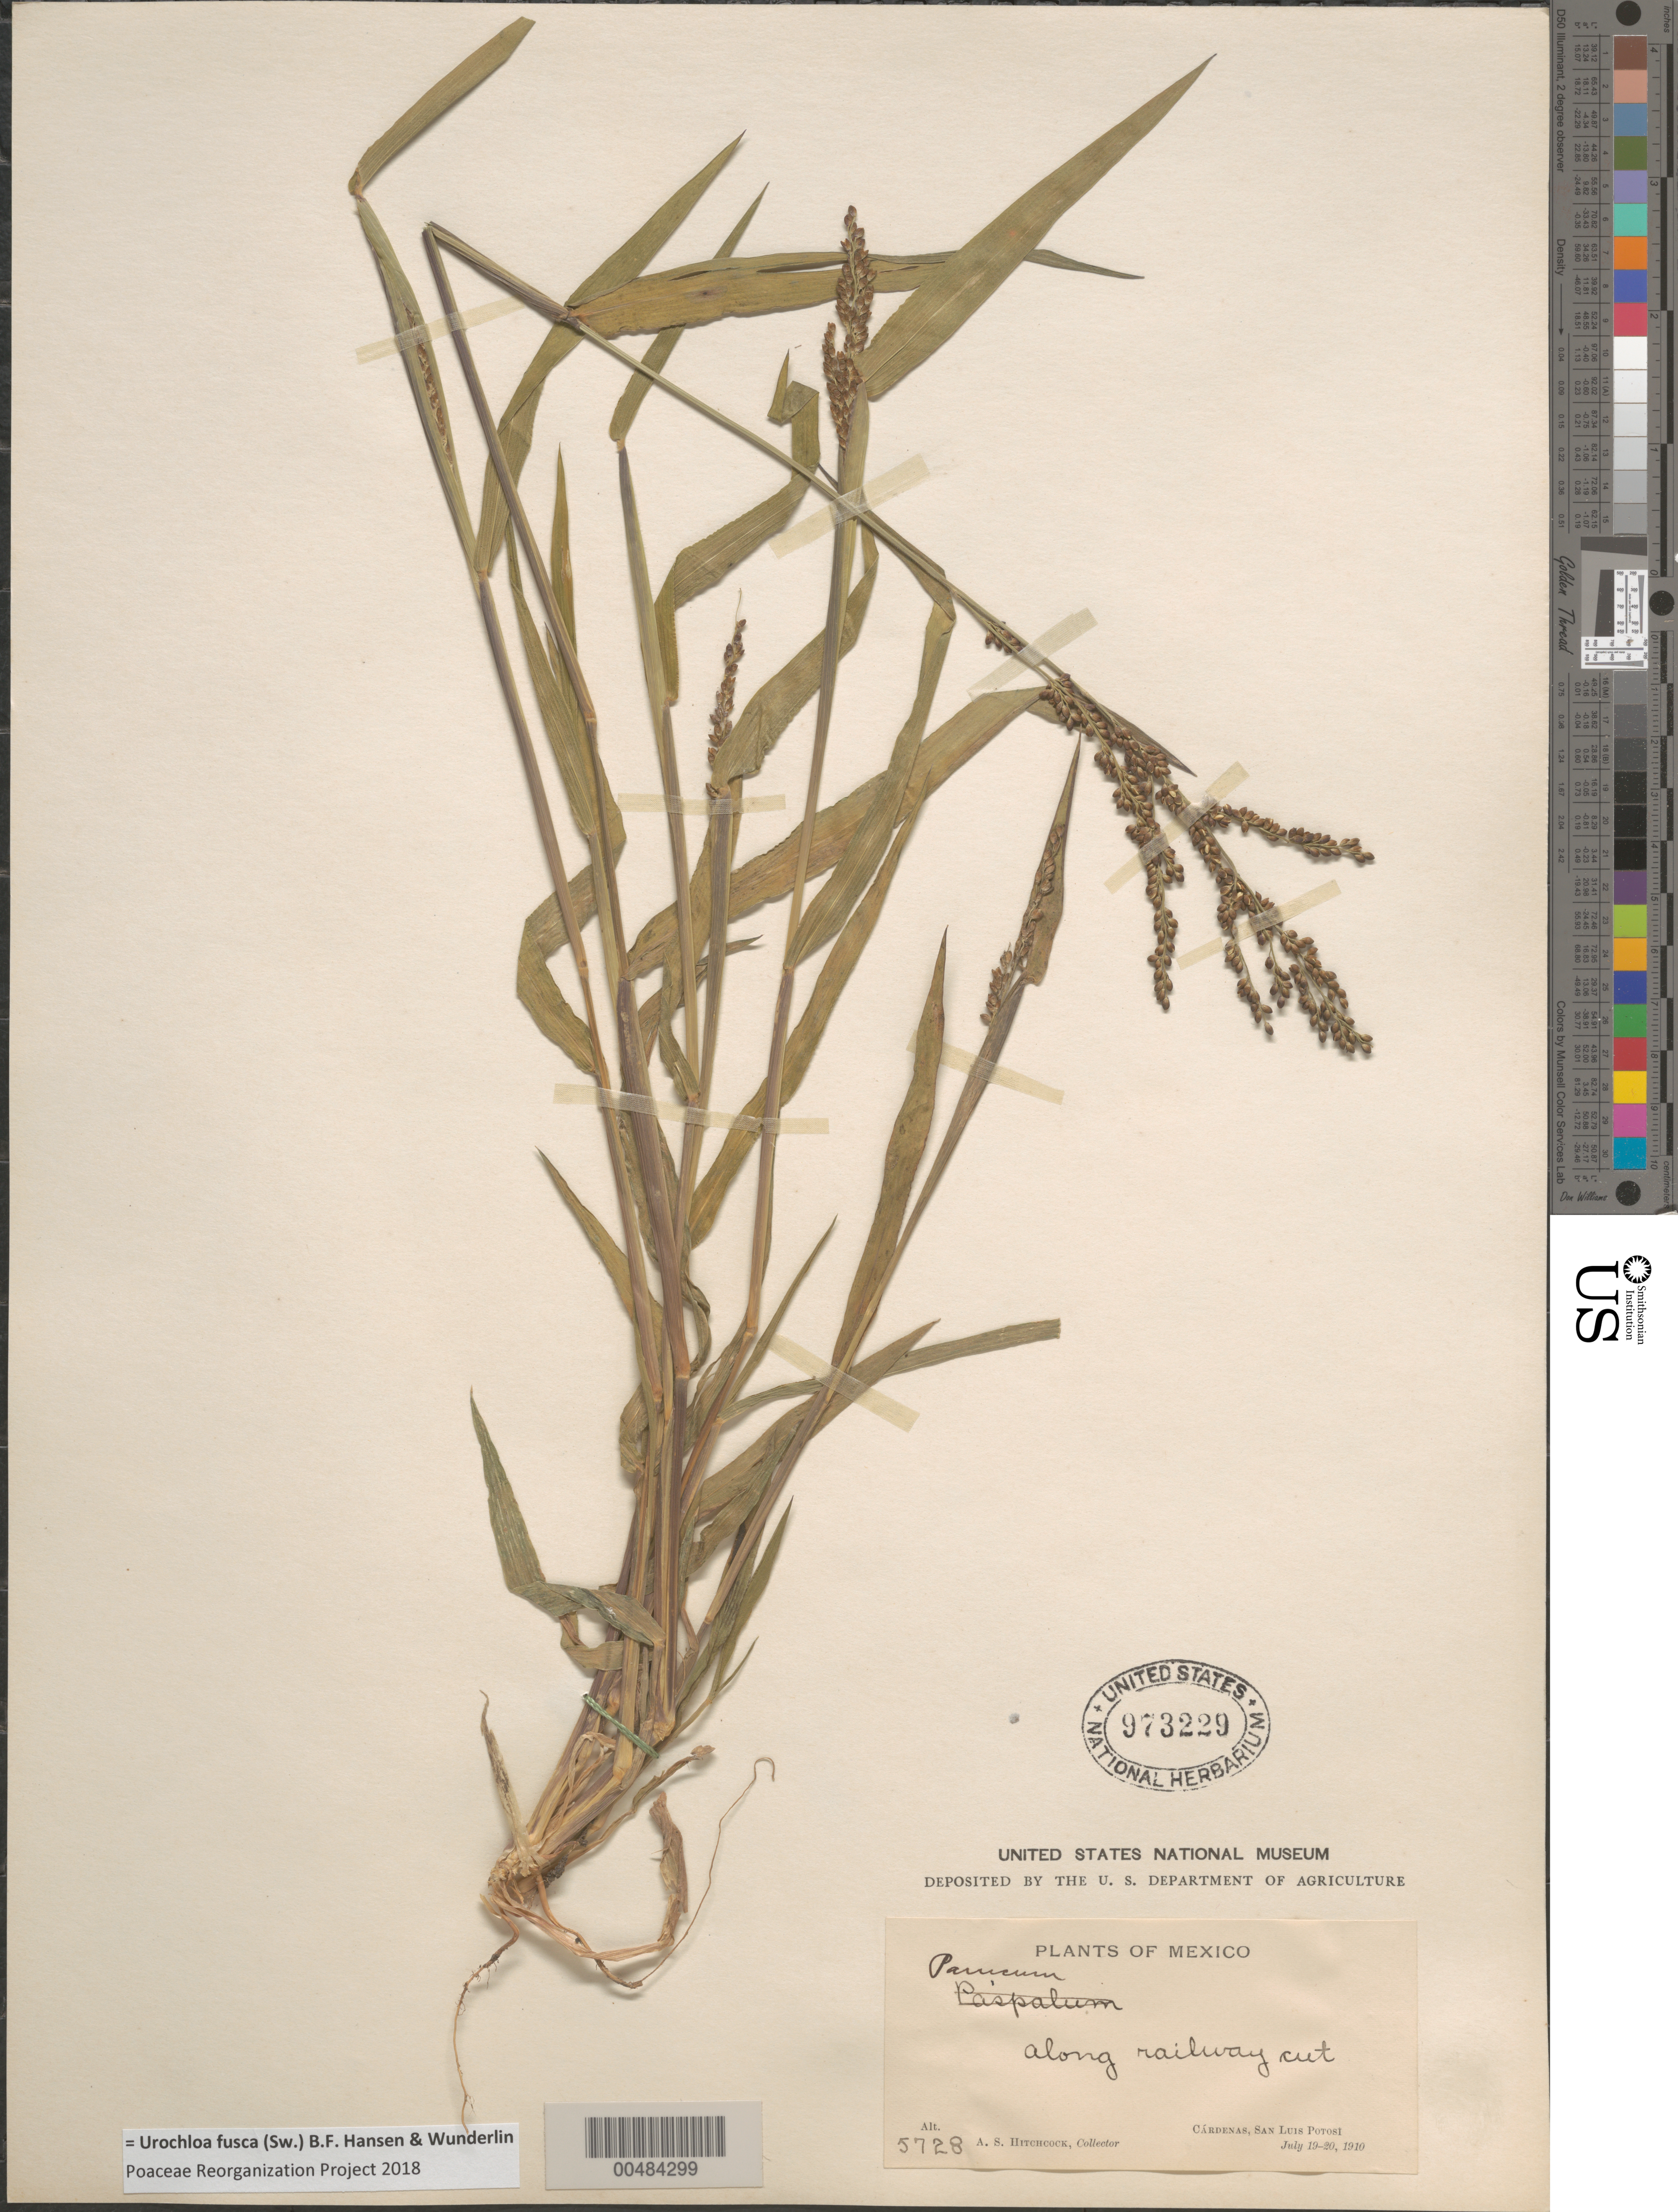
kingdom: Plantae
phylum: Tracheophyta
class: Liliopsida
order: Poales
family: Poaceae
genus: Brachiaria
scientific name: Brachiaria fasciculata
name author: (Sw.) Parodi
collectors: A. S. Hitchcock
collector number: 5728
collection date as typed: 19 Jul 1910 to 20 Jul 1910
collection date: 1910-07-19/1910-07-20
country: Mexico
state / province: San Luis Potosi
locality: C rdenas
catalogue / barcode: US 973229